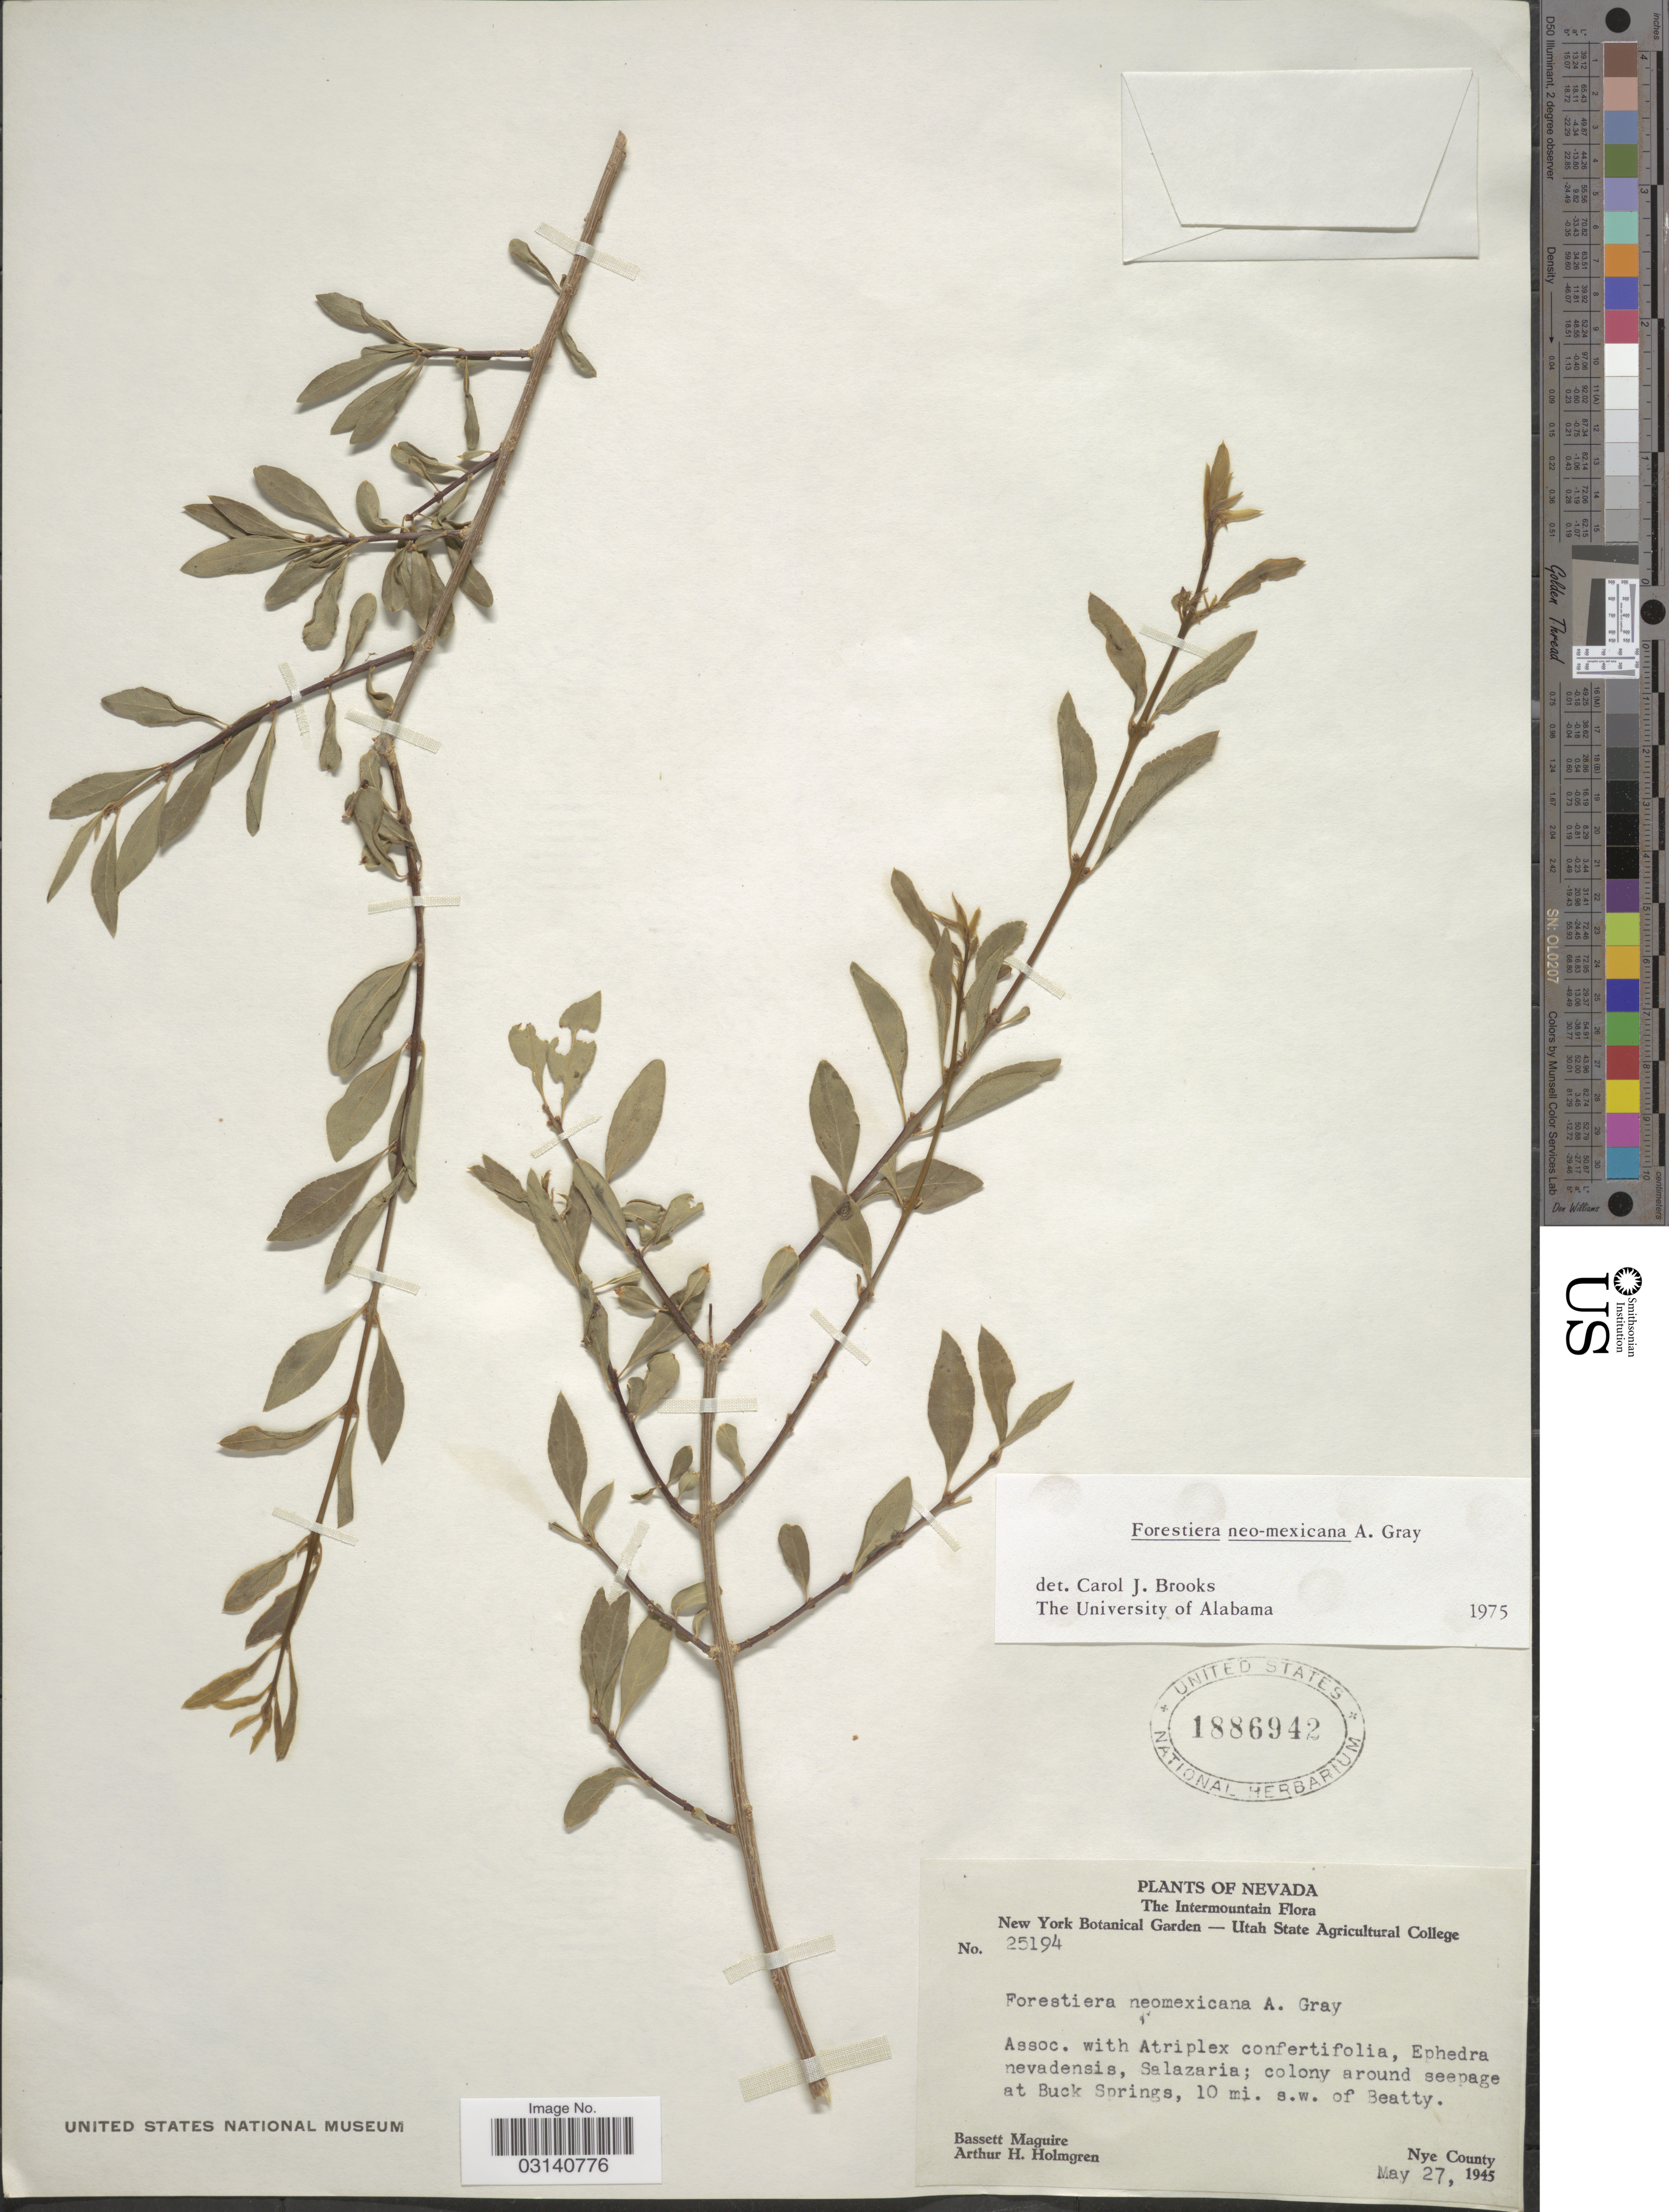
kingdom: Plantae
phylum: Tracheophyta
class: Magnoliopsida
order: Lamiales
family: Oleaceae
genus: Forestiera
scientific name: Forestiera neomexicana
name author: A. Gray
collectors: B. Maguire & A. H. Holmgren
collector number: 25194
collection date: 1945-05-27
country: United States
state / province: Nevada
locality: Colony around seepage at Buck Springs, 10 mi. s.w. of Beatty, Nye County, The Intermountain.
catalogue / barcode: US 1886942